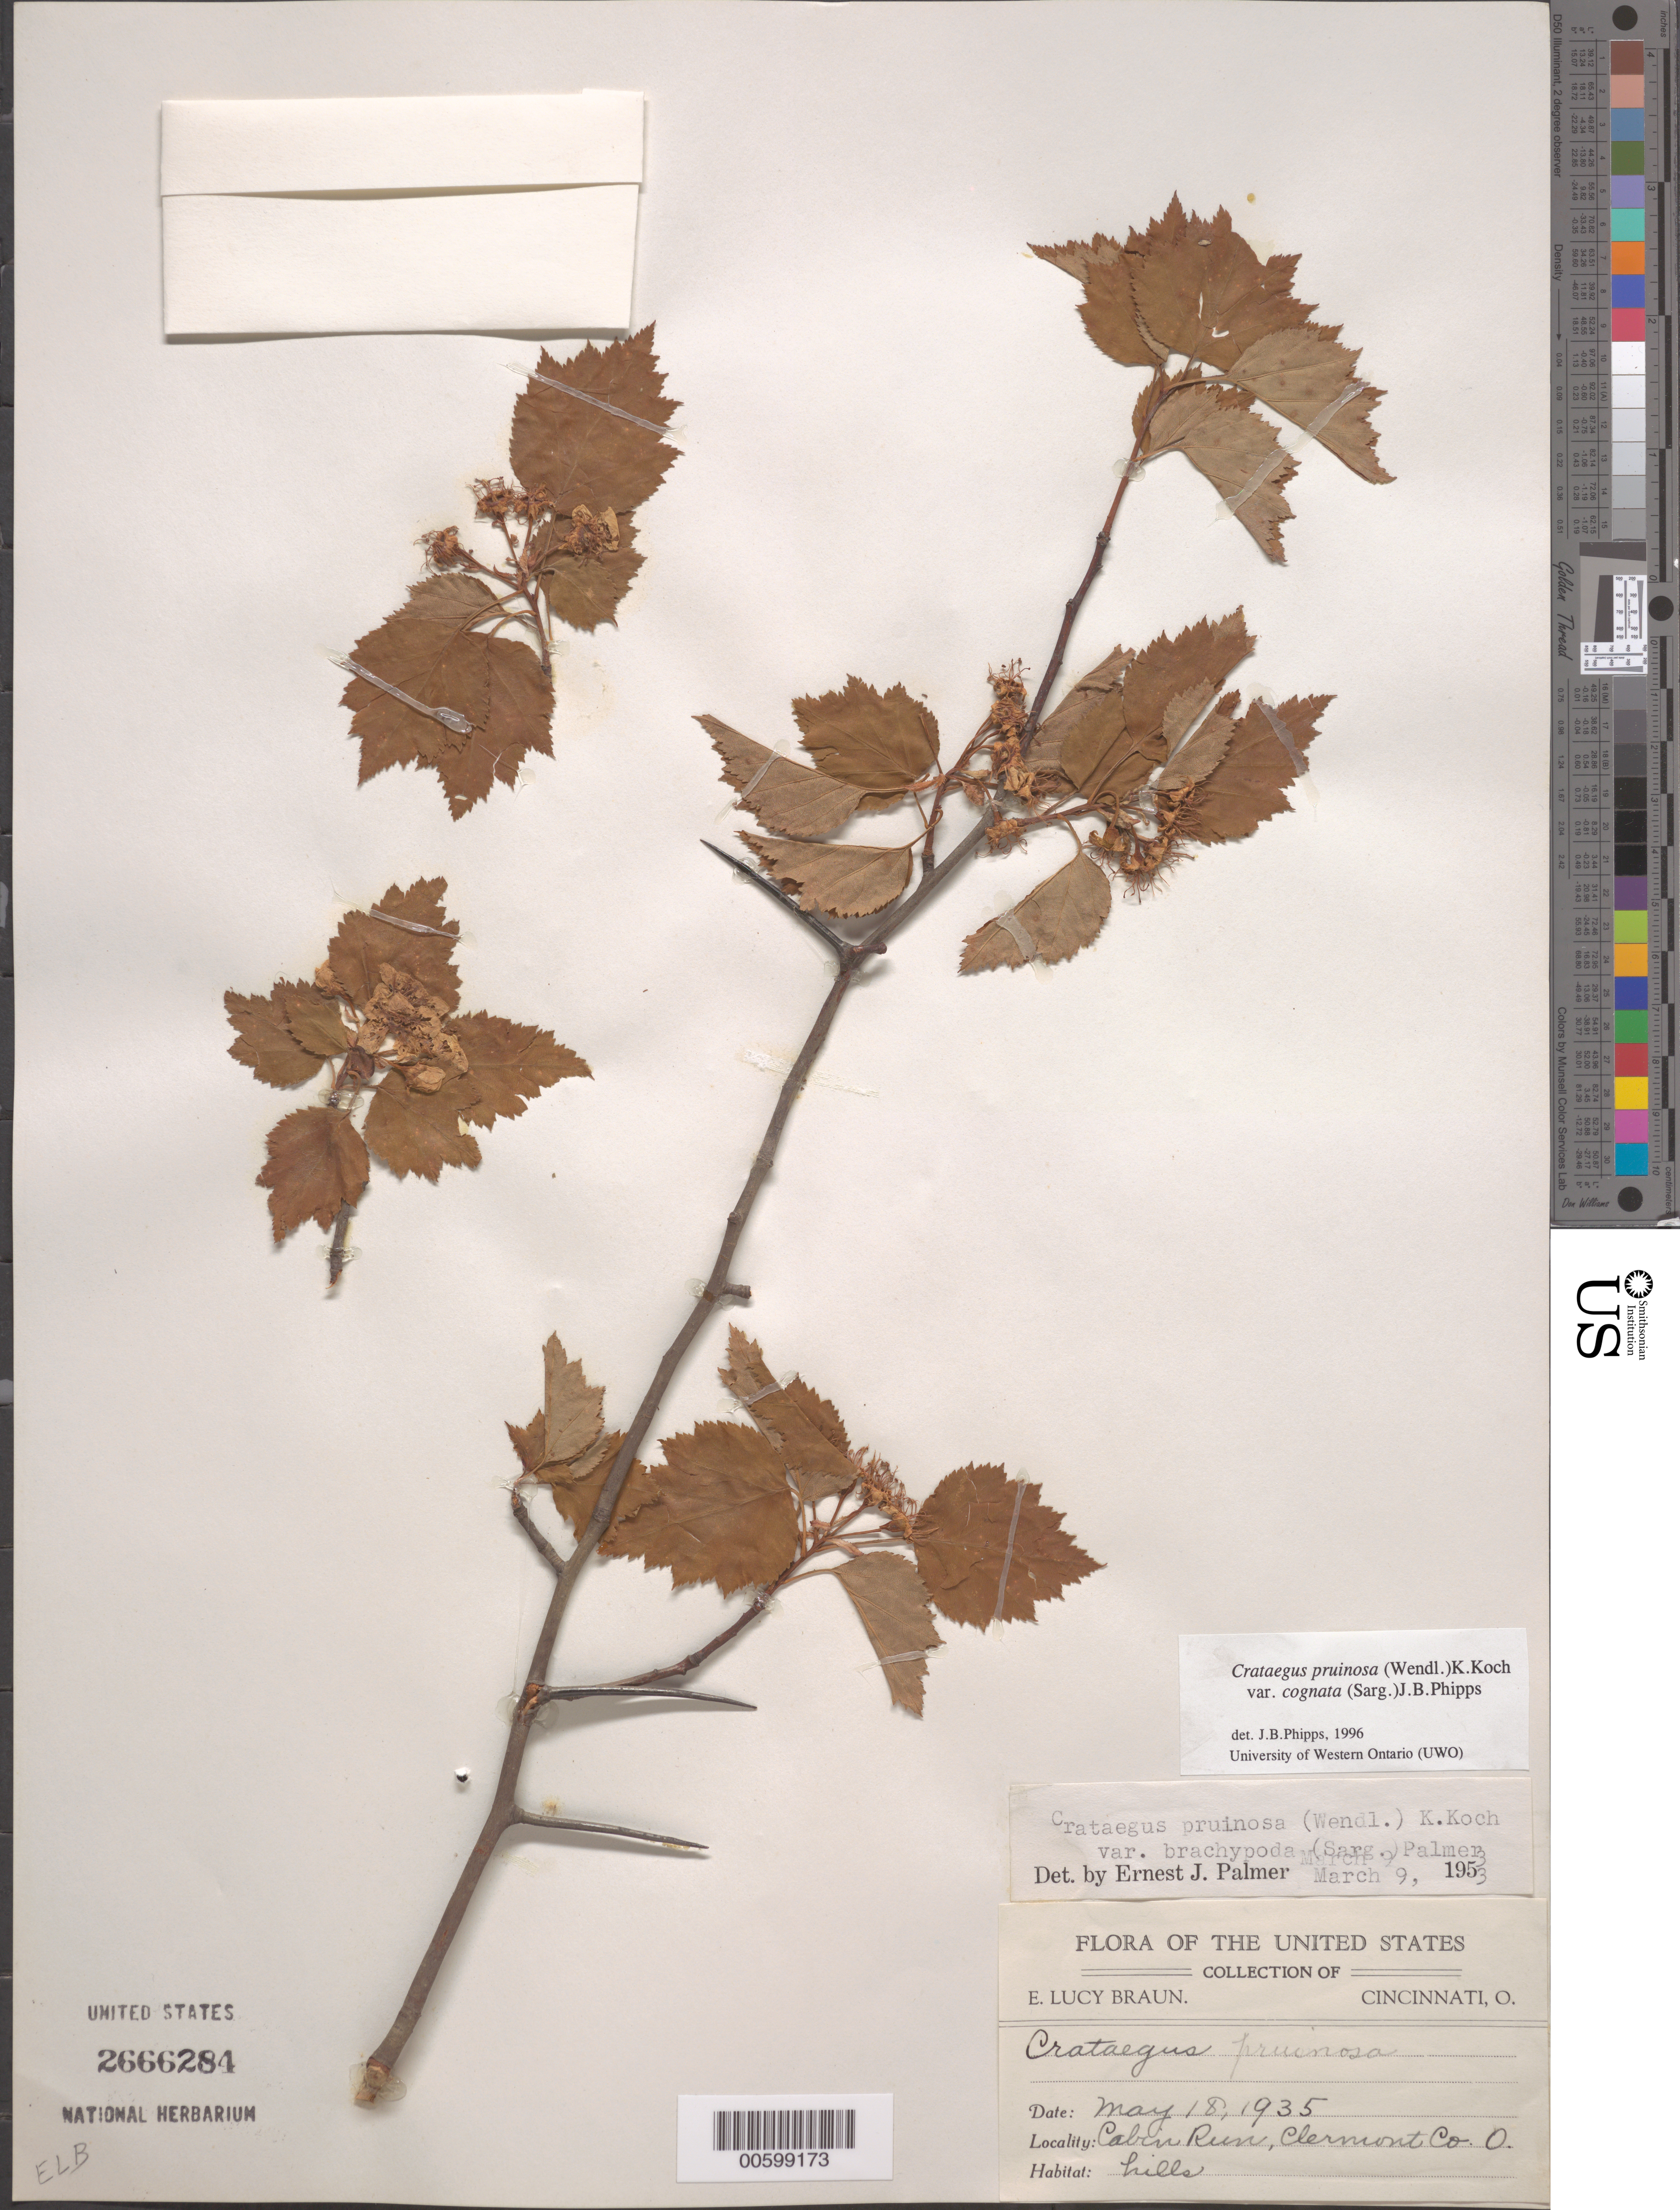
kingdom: Plantae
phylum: Tracheophyta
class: Magnoliopsida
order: Rosales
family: Rosaceae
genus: Crataegus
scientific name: Crataegus pruinosa var. cognata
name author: (Sarg.) J.B. Phipps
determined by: Phipps, James B., (UWO), University of Western Ontario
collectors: E. L. Braun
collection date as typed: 18 May 1935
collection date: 1935-05-18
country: United States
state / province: Ohio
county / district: Clermont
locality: Cabin Run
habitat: Hills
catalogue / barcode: US 2666284